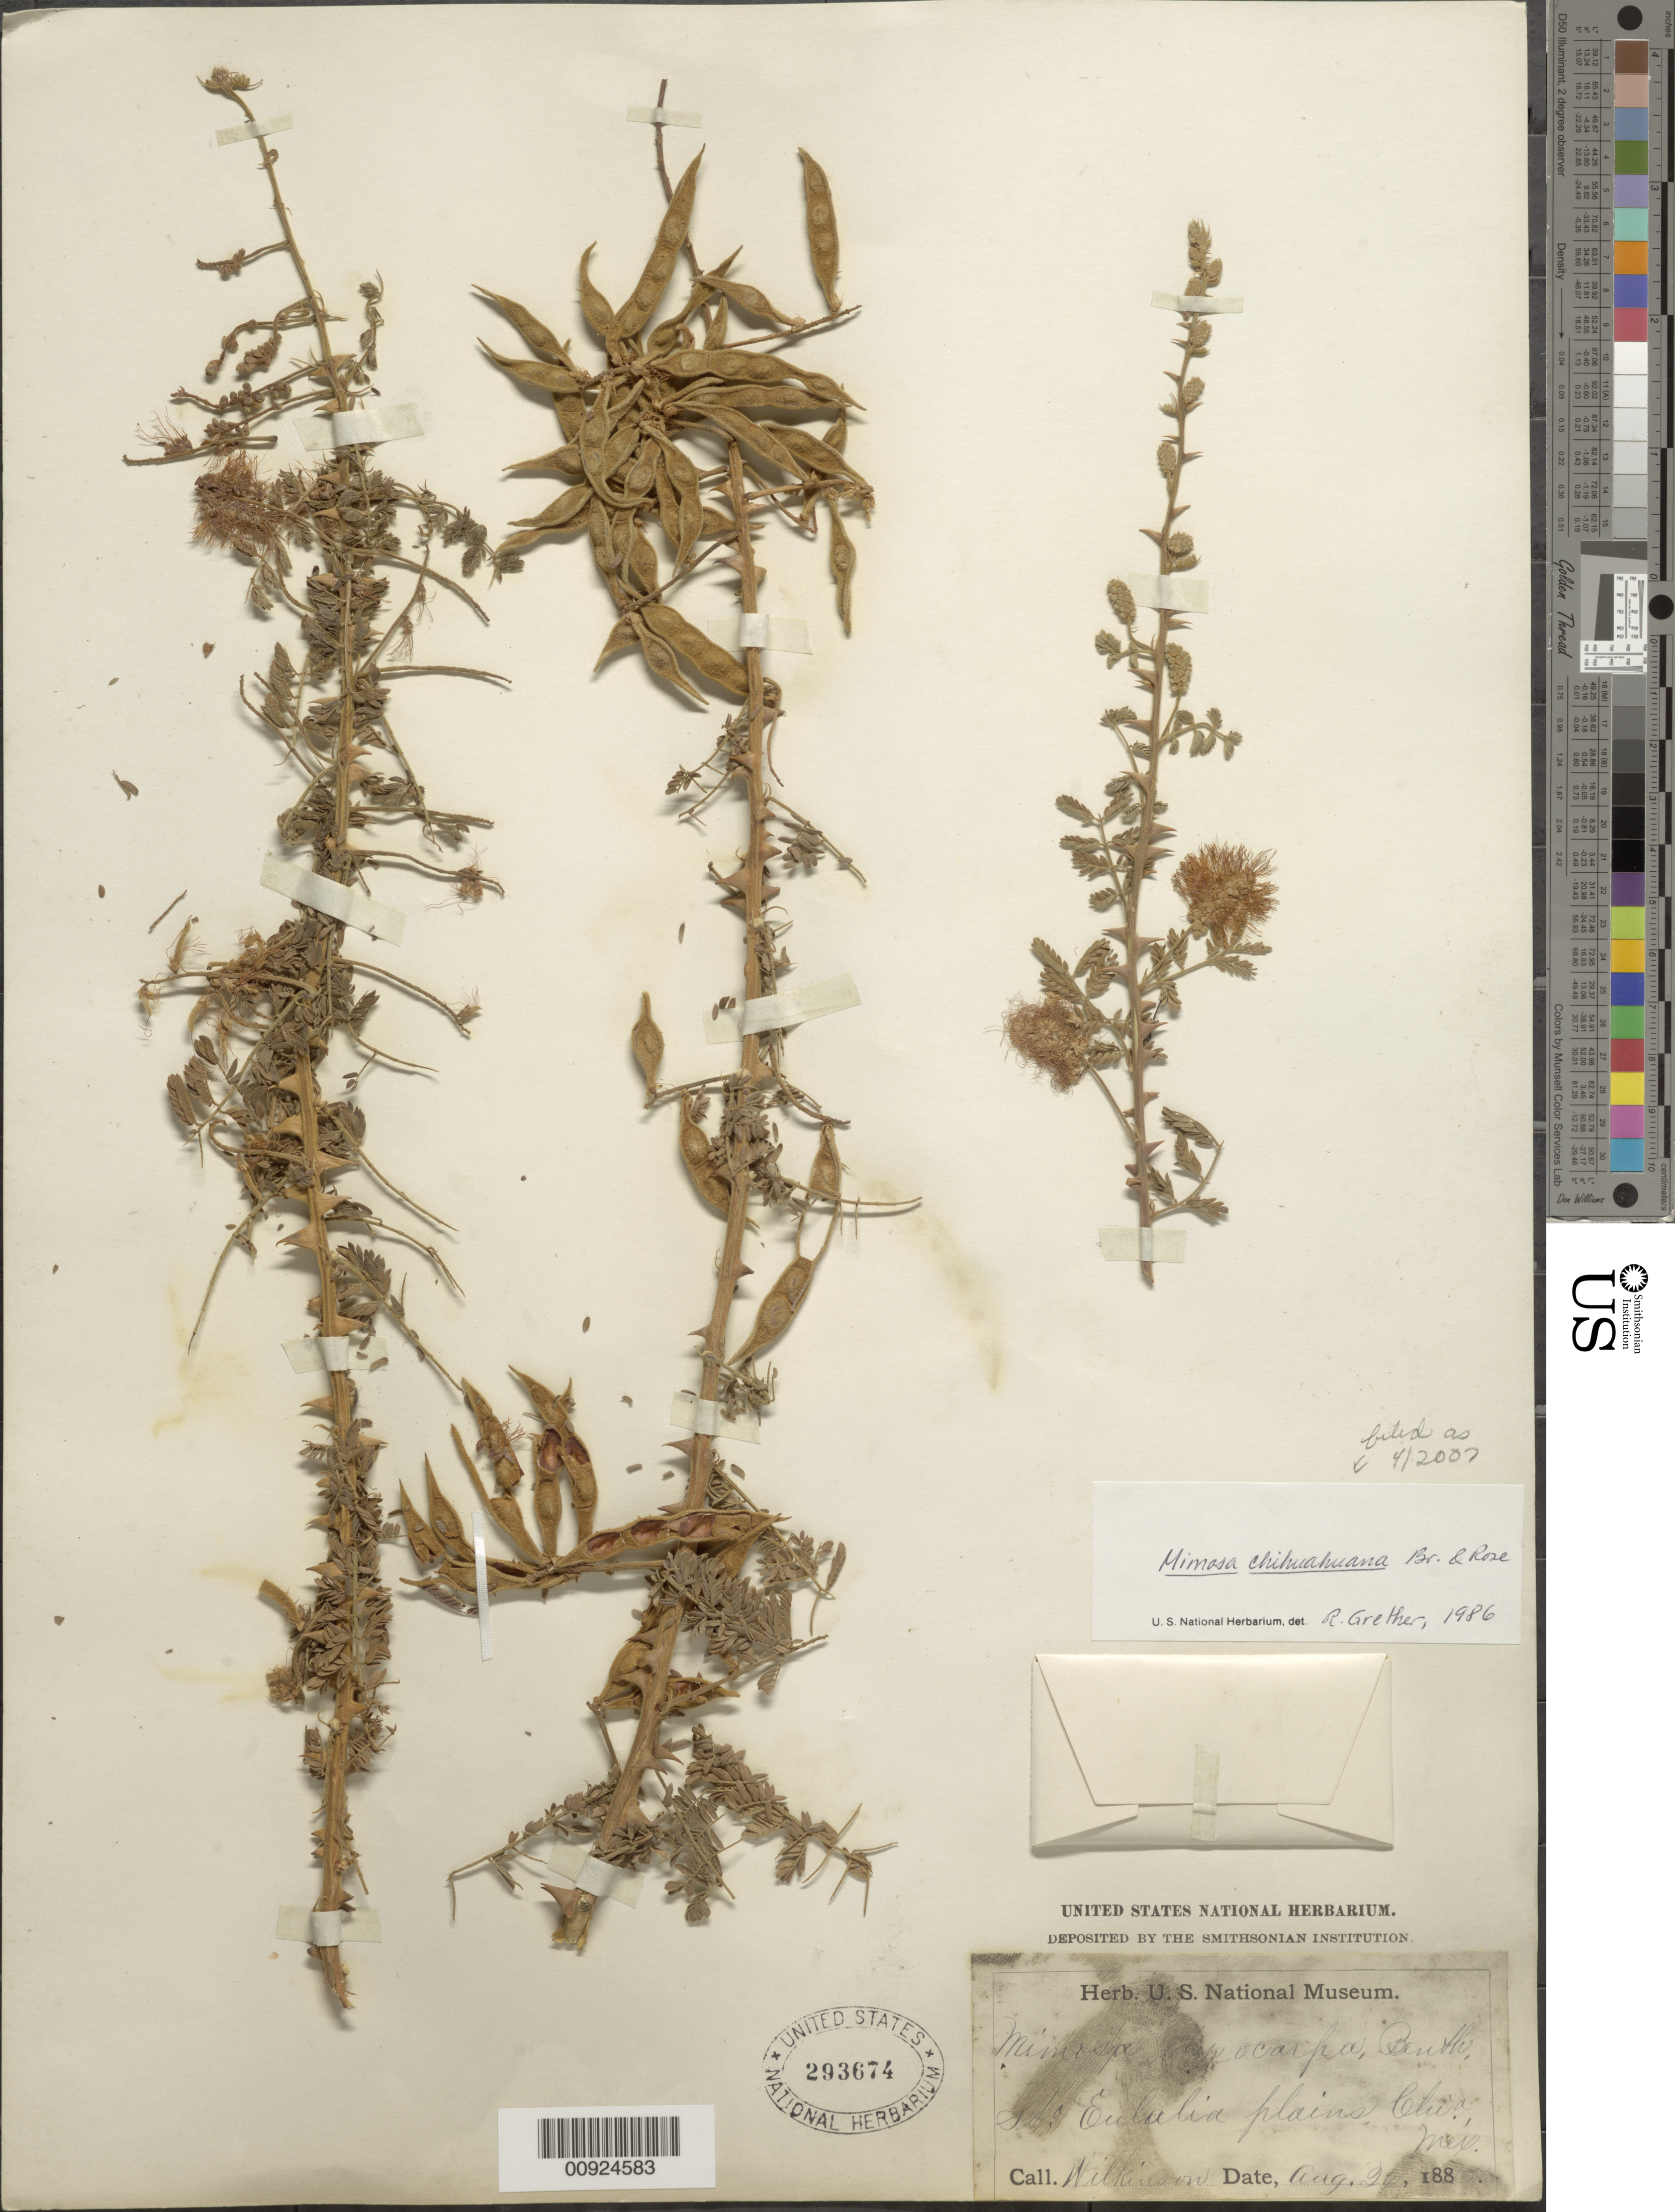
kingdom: Plantae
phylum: Tracheophyta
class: Magnoliopsida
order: Fabales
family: Fabaceae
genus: Mimosa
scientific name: Mimosa chihuahuana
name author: Britton & Rose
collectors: Wilkinson, --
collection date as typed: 26 Aug 1885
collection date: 1885-08-26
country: Mexico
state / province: Chihuahua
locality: Sta Eulalia plains, Chih.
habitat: Plains.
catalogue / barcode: US 293674